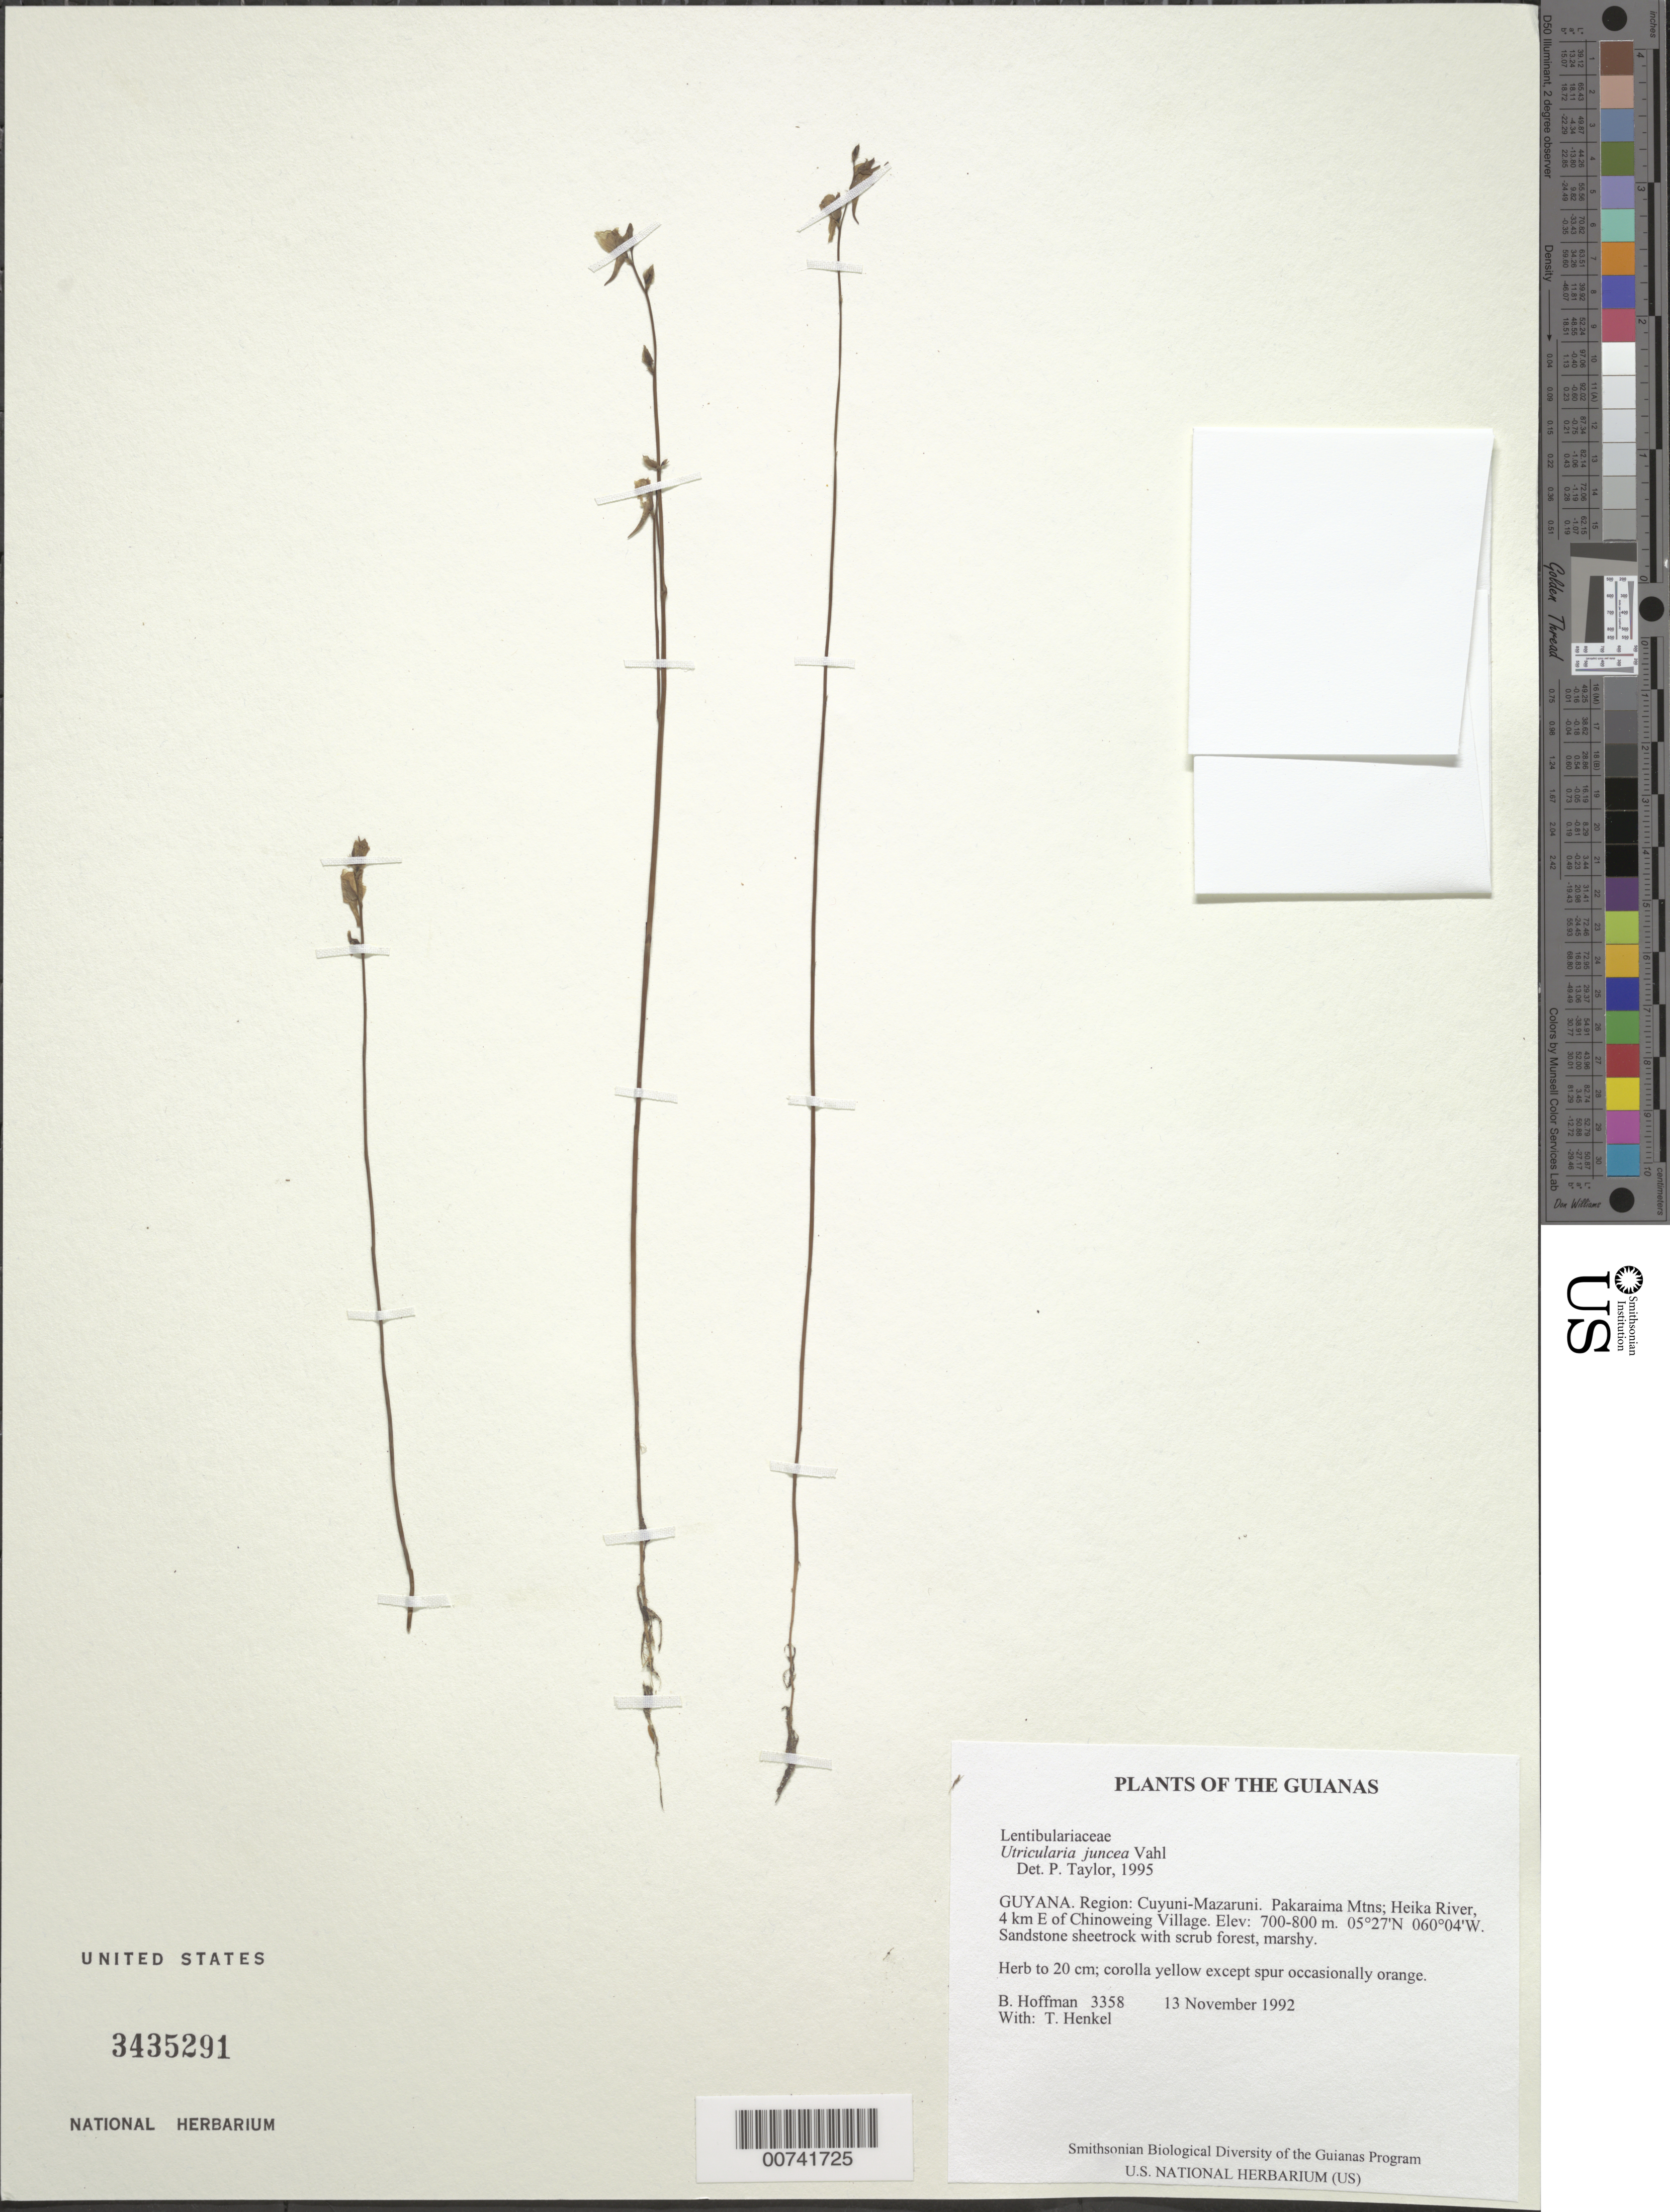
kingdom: Plantae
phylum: Tracheophyta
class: Magnoliopsida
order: Lamiales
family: Lentibulariaceae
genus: Utricularia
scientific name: Utricularia juncea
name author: Vahl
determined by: Taylor, P.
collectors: B. Hoffman & T. Henkel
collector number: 3358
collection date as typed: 13 November 1992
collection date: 1992-11-13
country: Guyana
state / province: Cuyuni-Mazaruni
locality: Pakaraima Mountains; Heika River, 4 km E of Chinoweing village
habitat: Sandstone sheetrock with scrub forest, marshy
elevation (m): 700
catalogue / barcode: US 3435291